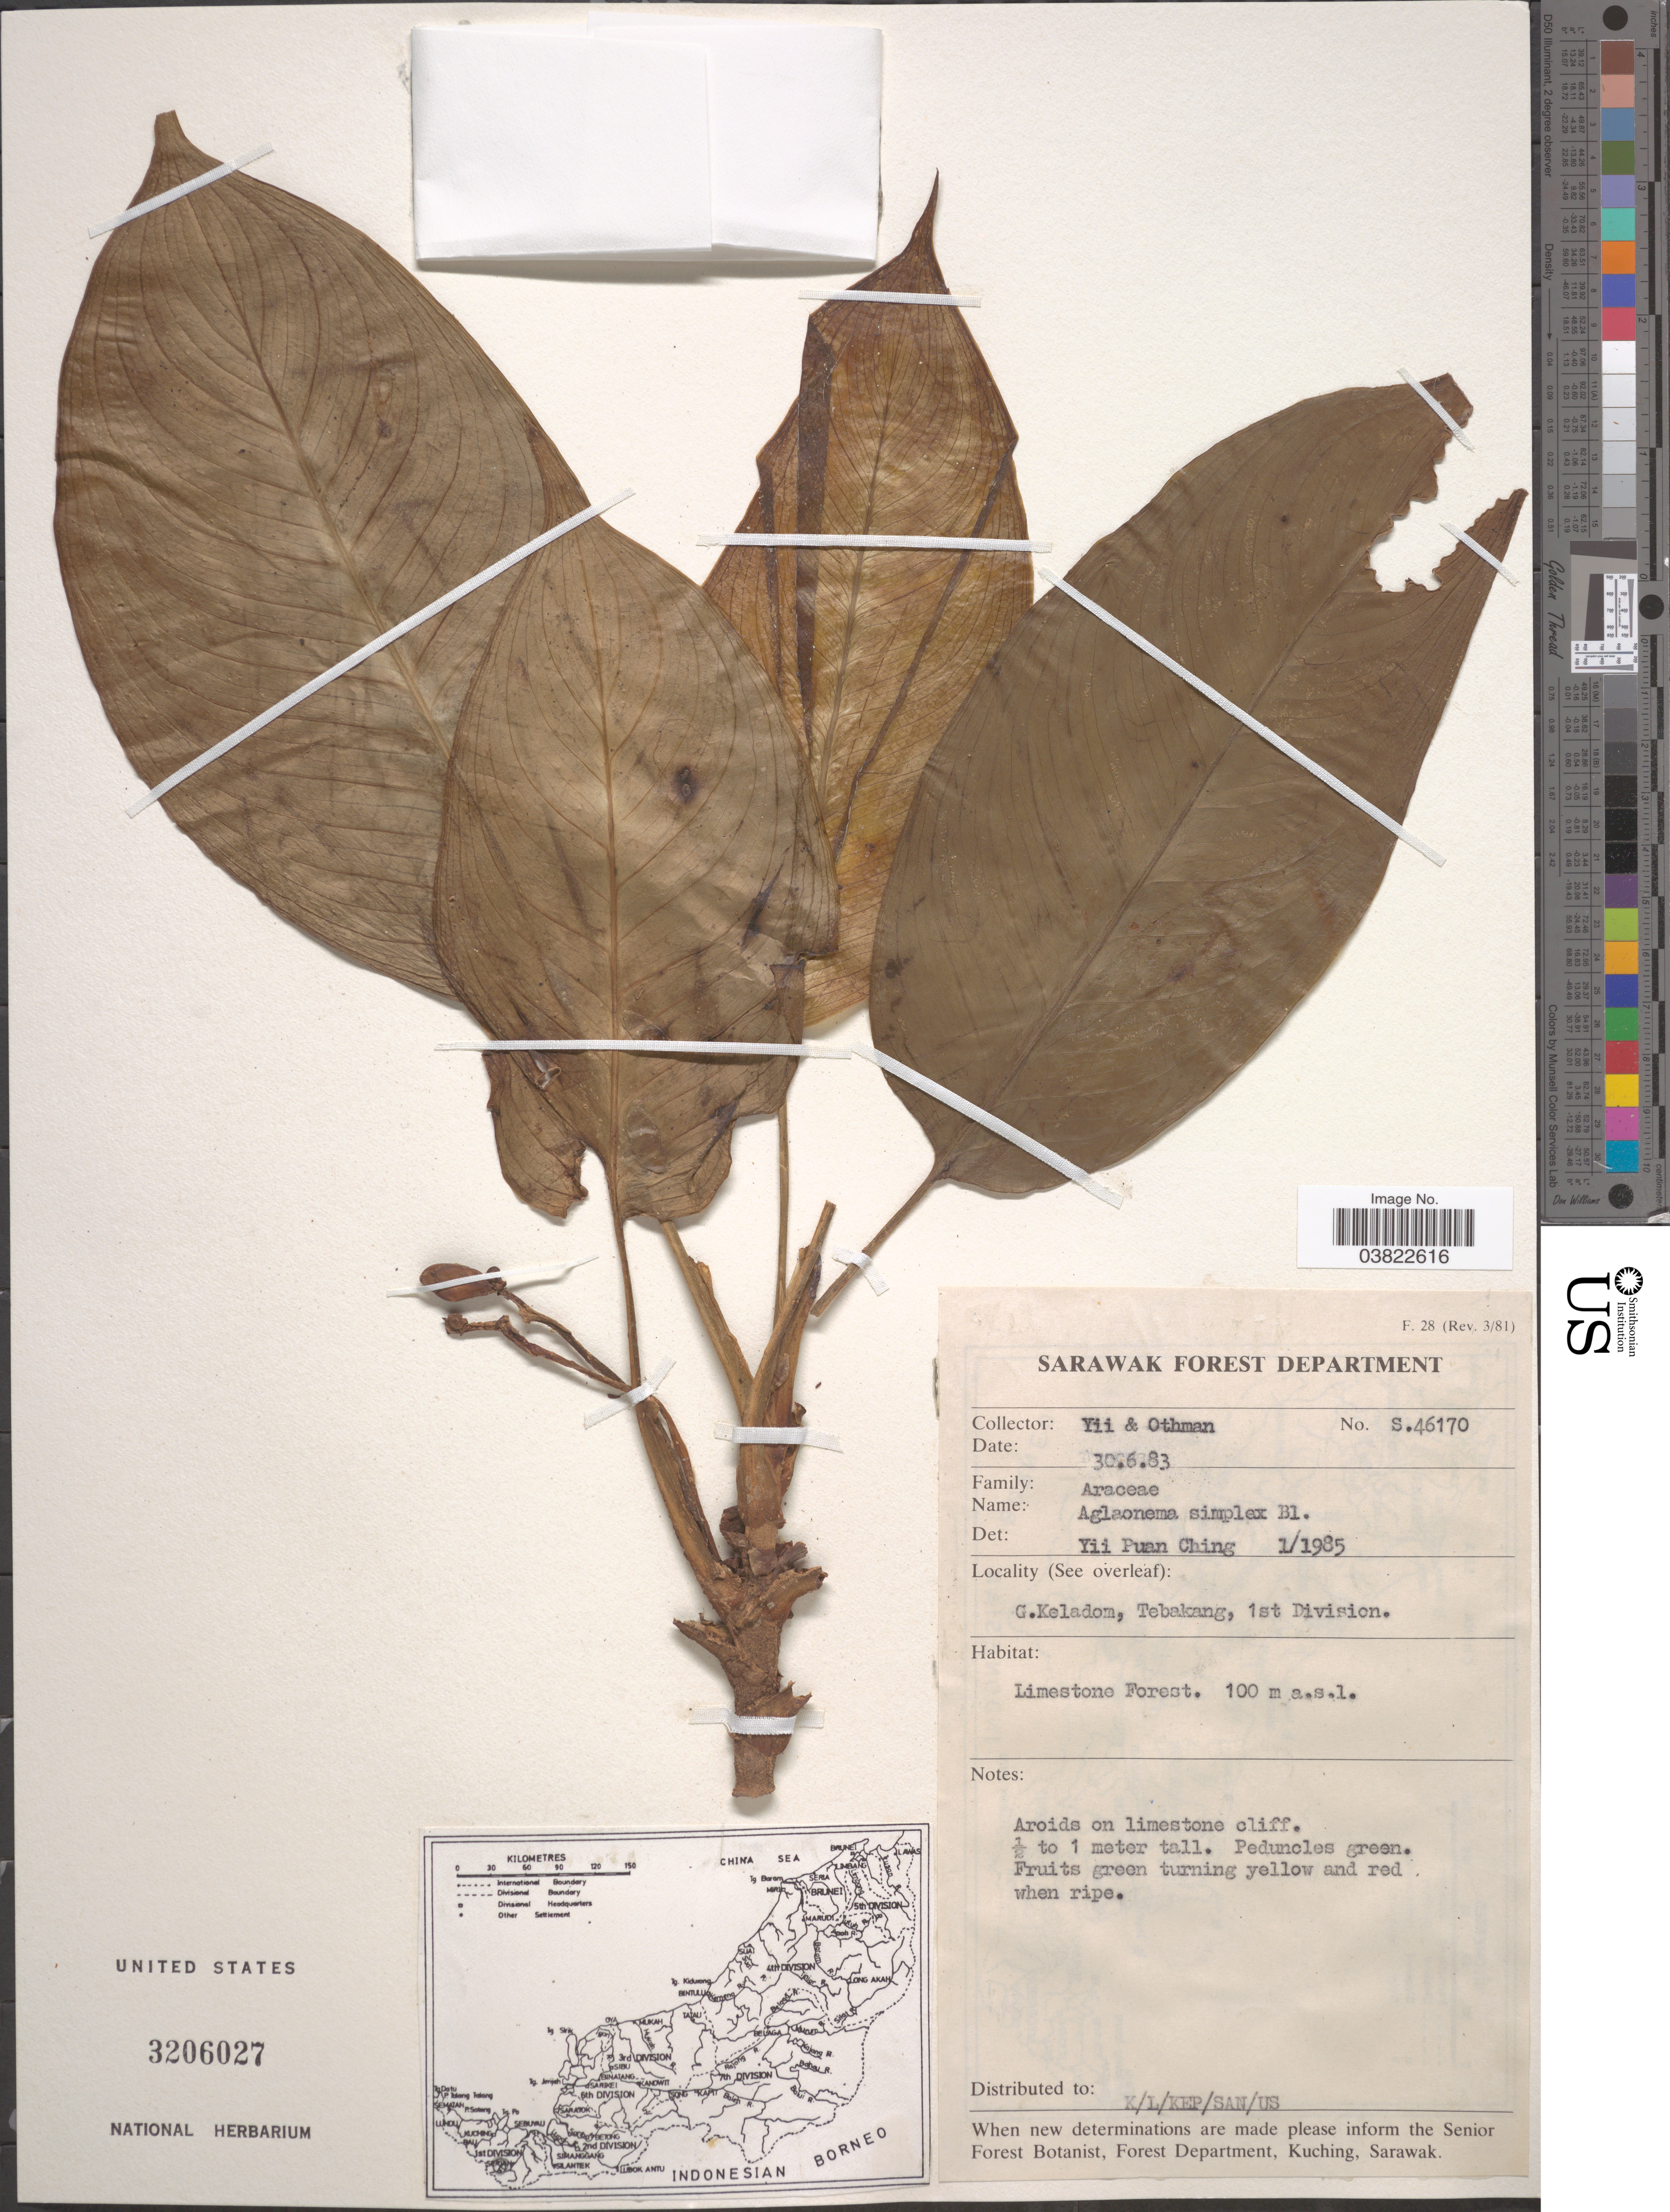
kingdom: Plantae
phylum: Tracheophyta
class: Liliopsida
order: Alismatales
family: Araceae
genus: Aglaonema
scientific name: Aglaonema simplex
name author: Blume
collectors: -. Yii & Othman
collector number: S.46170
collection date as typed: Transcribed d/m/y: 30/6/83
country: Malaysia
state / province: Sarawak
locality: G.Keladom, Tebakang, 1st Division.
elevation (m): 100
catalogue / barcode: US 3206027